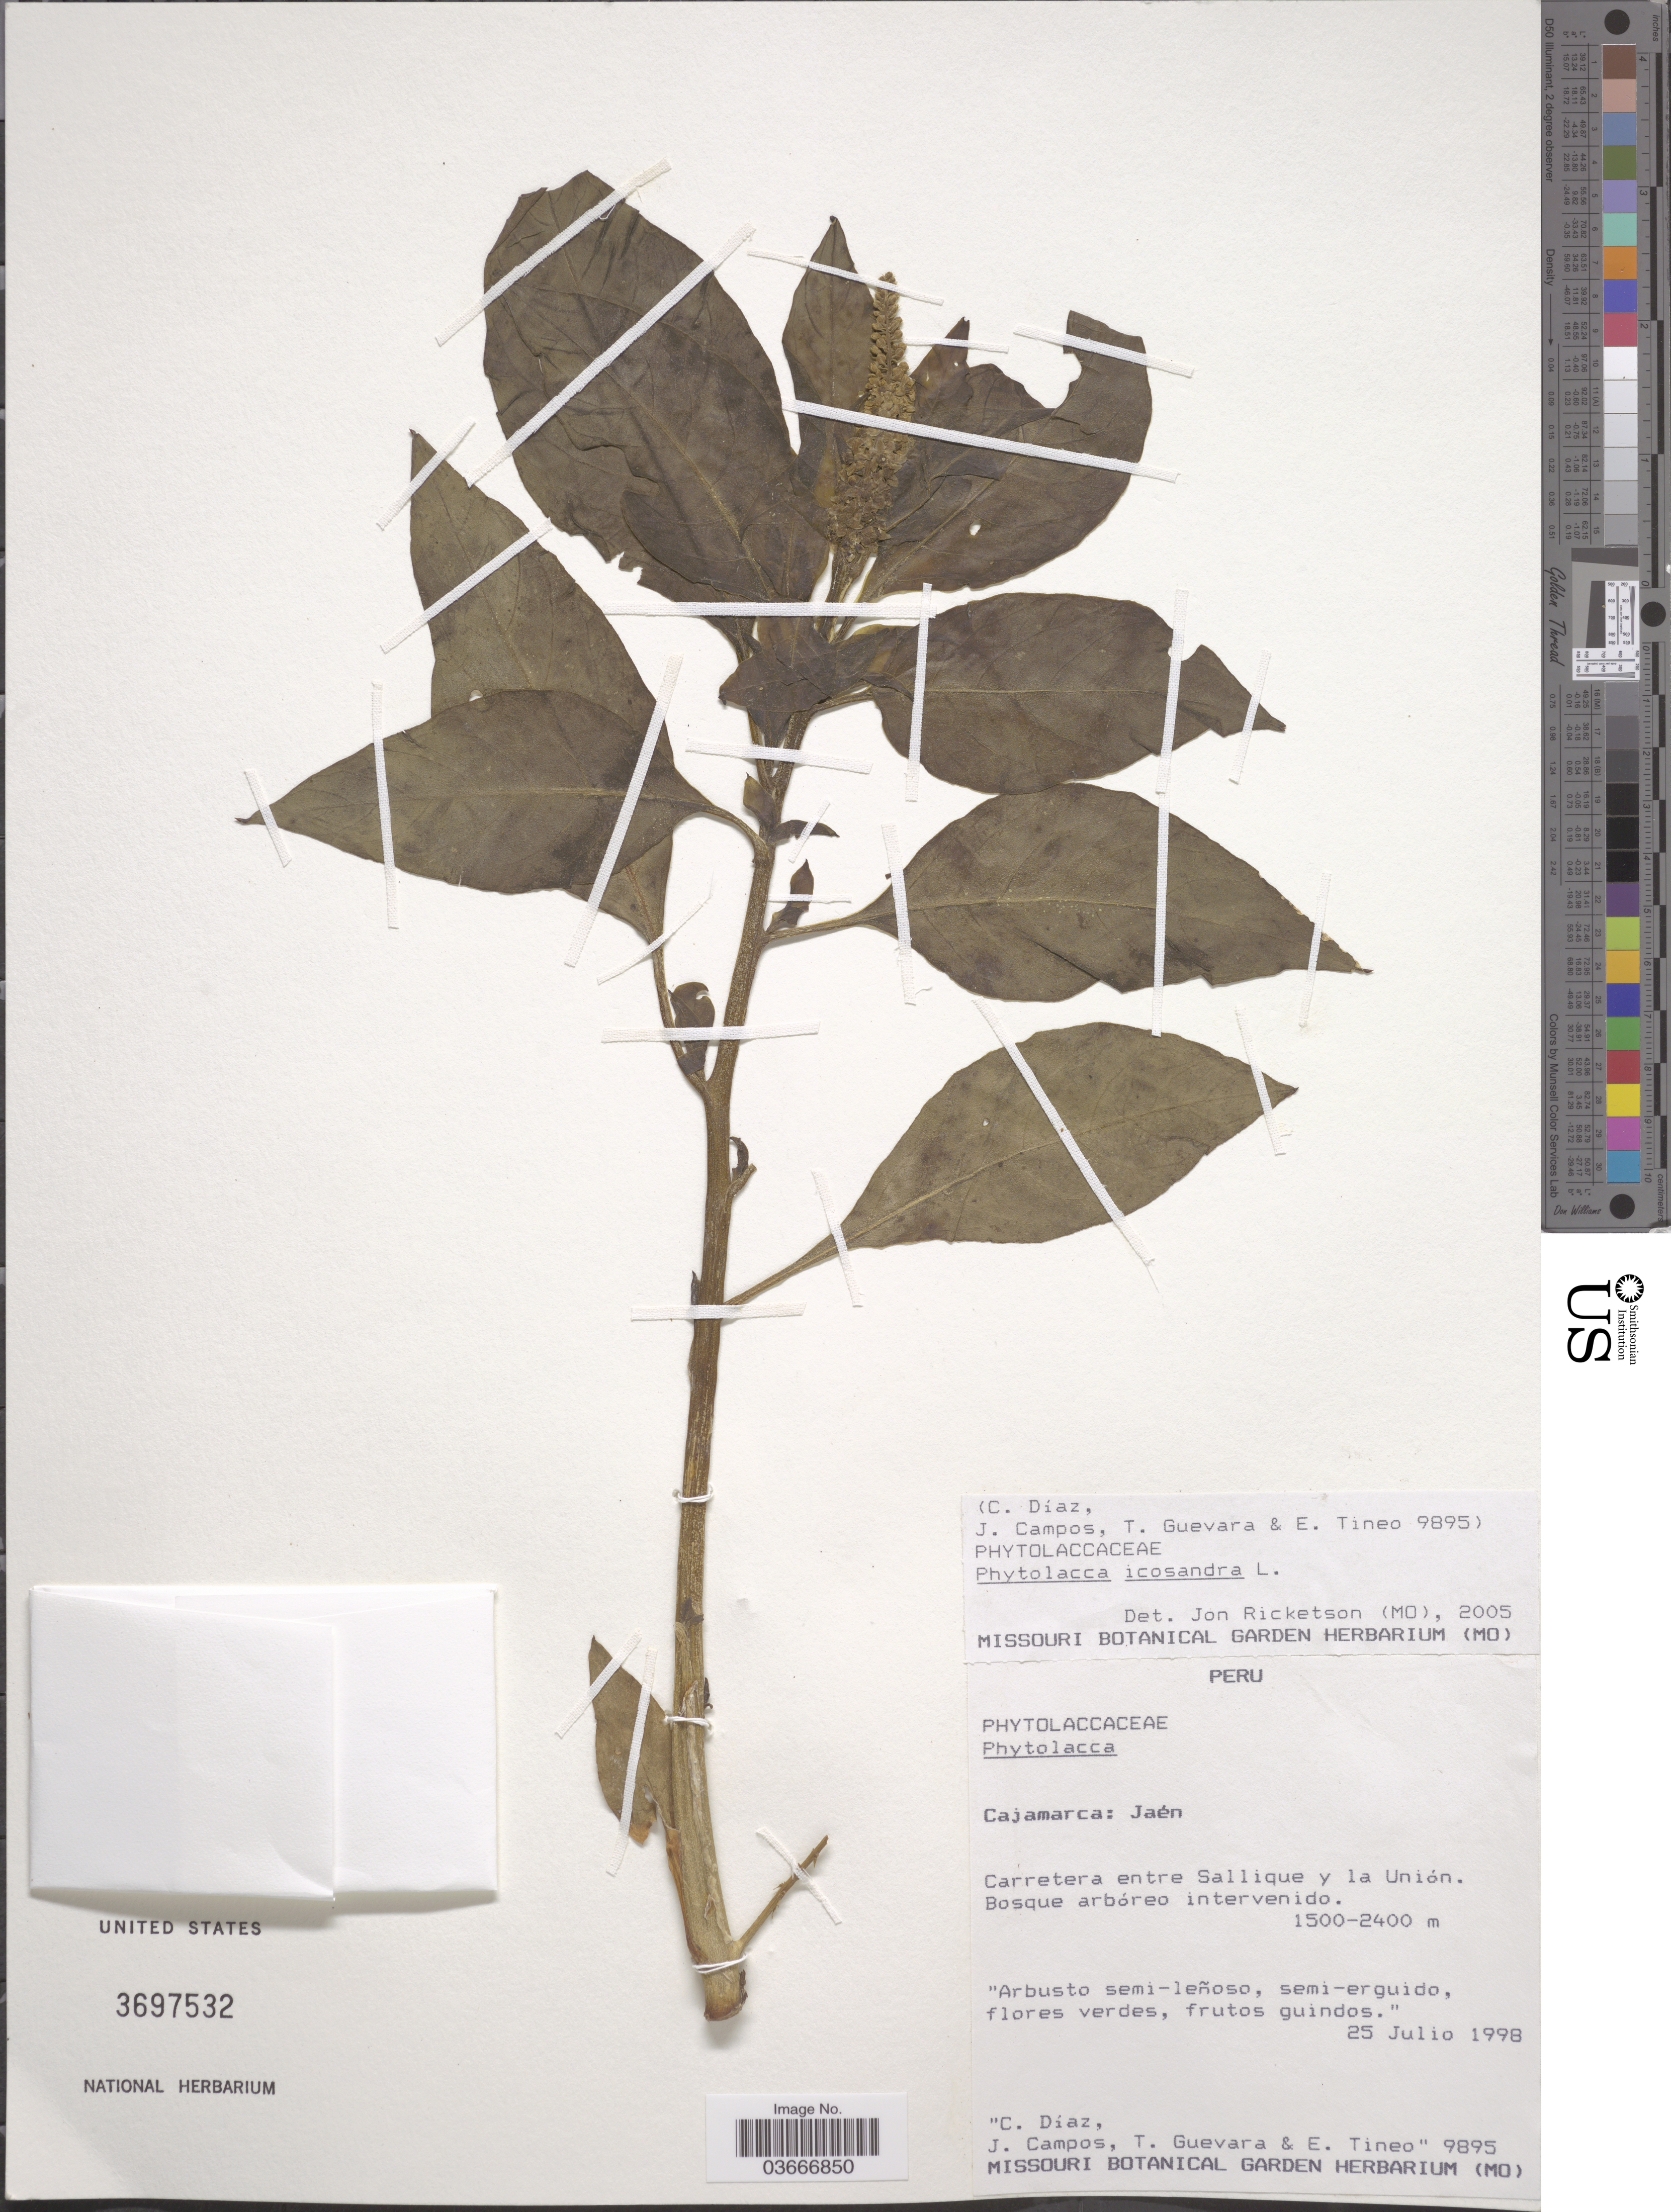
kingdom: Plantae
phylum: Tracheophyta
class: Magnoliopsida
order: Caryophyllales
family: Phytolaccaceae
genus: Phytolacca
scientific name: Phytolacca icosandra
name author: L.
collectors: C. Díaz, J. Campos, T. Guevara & E. Tineo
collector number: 9895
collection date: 1998-07-25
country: Peru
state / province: Cajamarca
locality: Jaén. Carretera entre Sallique y la Unión. Bosque arbóreo intervenido.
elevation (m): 1500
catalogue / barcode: US 3697532